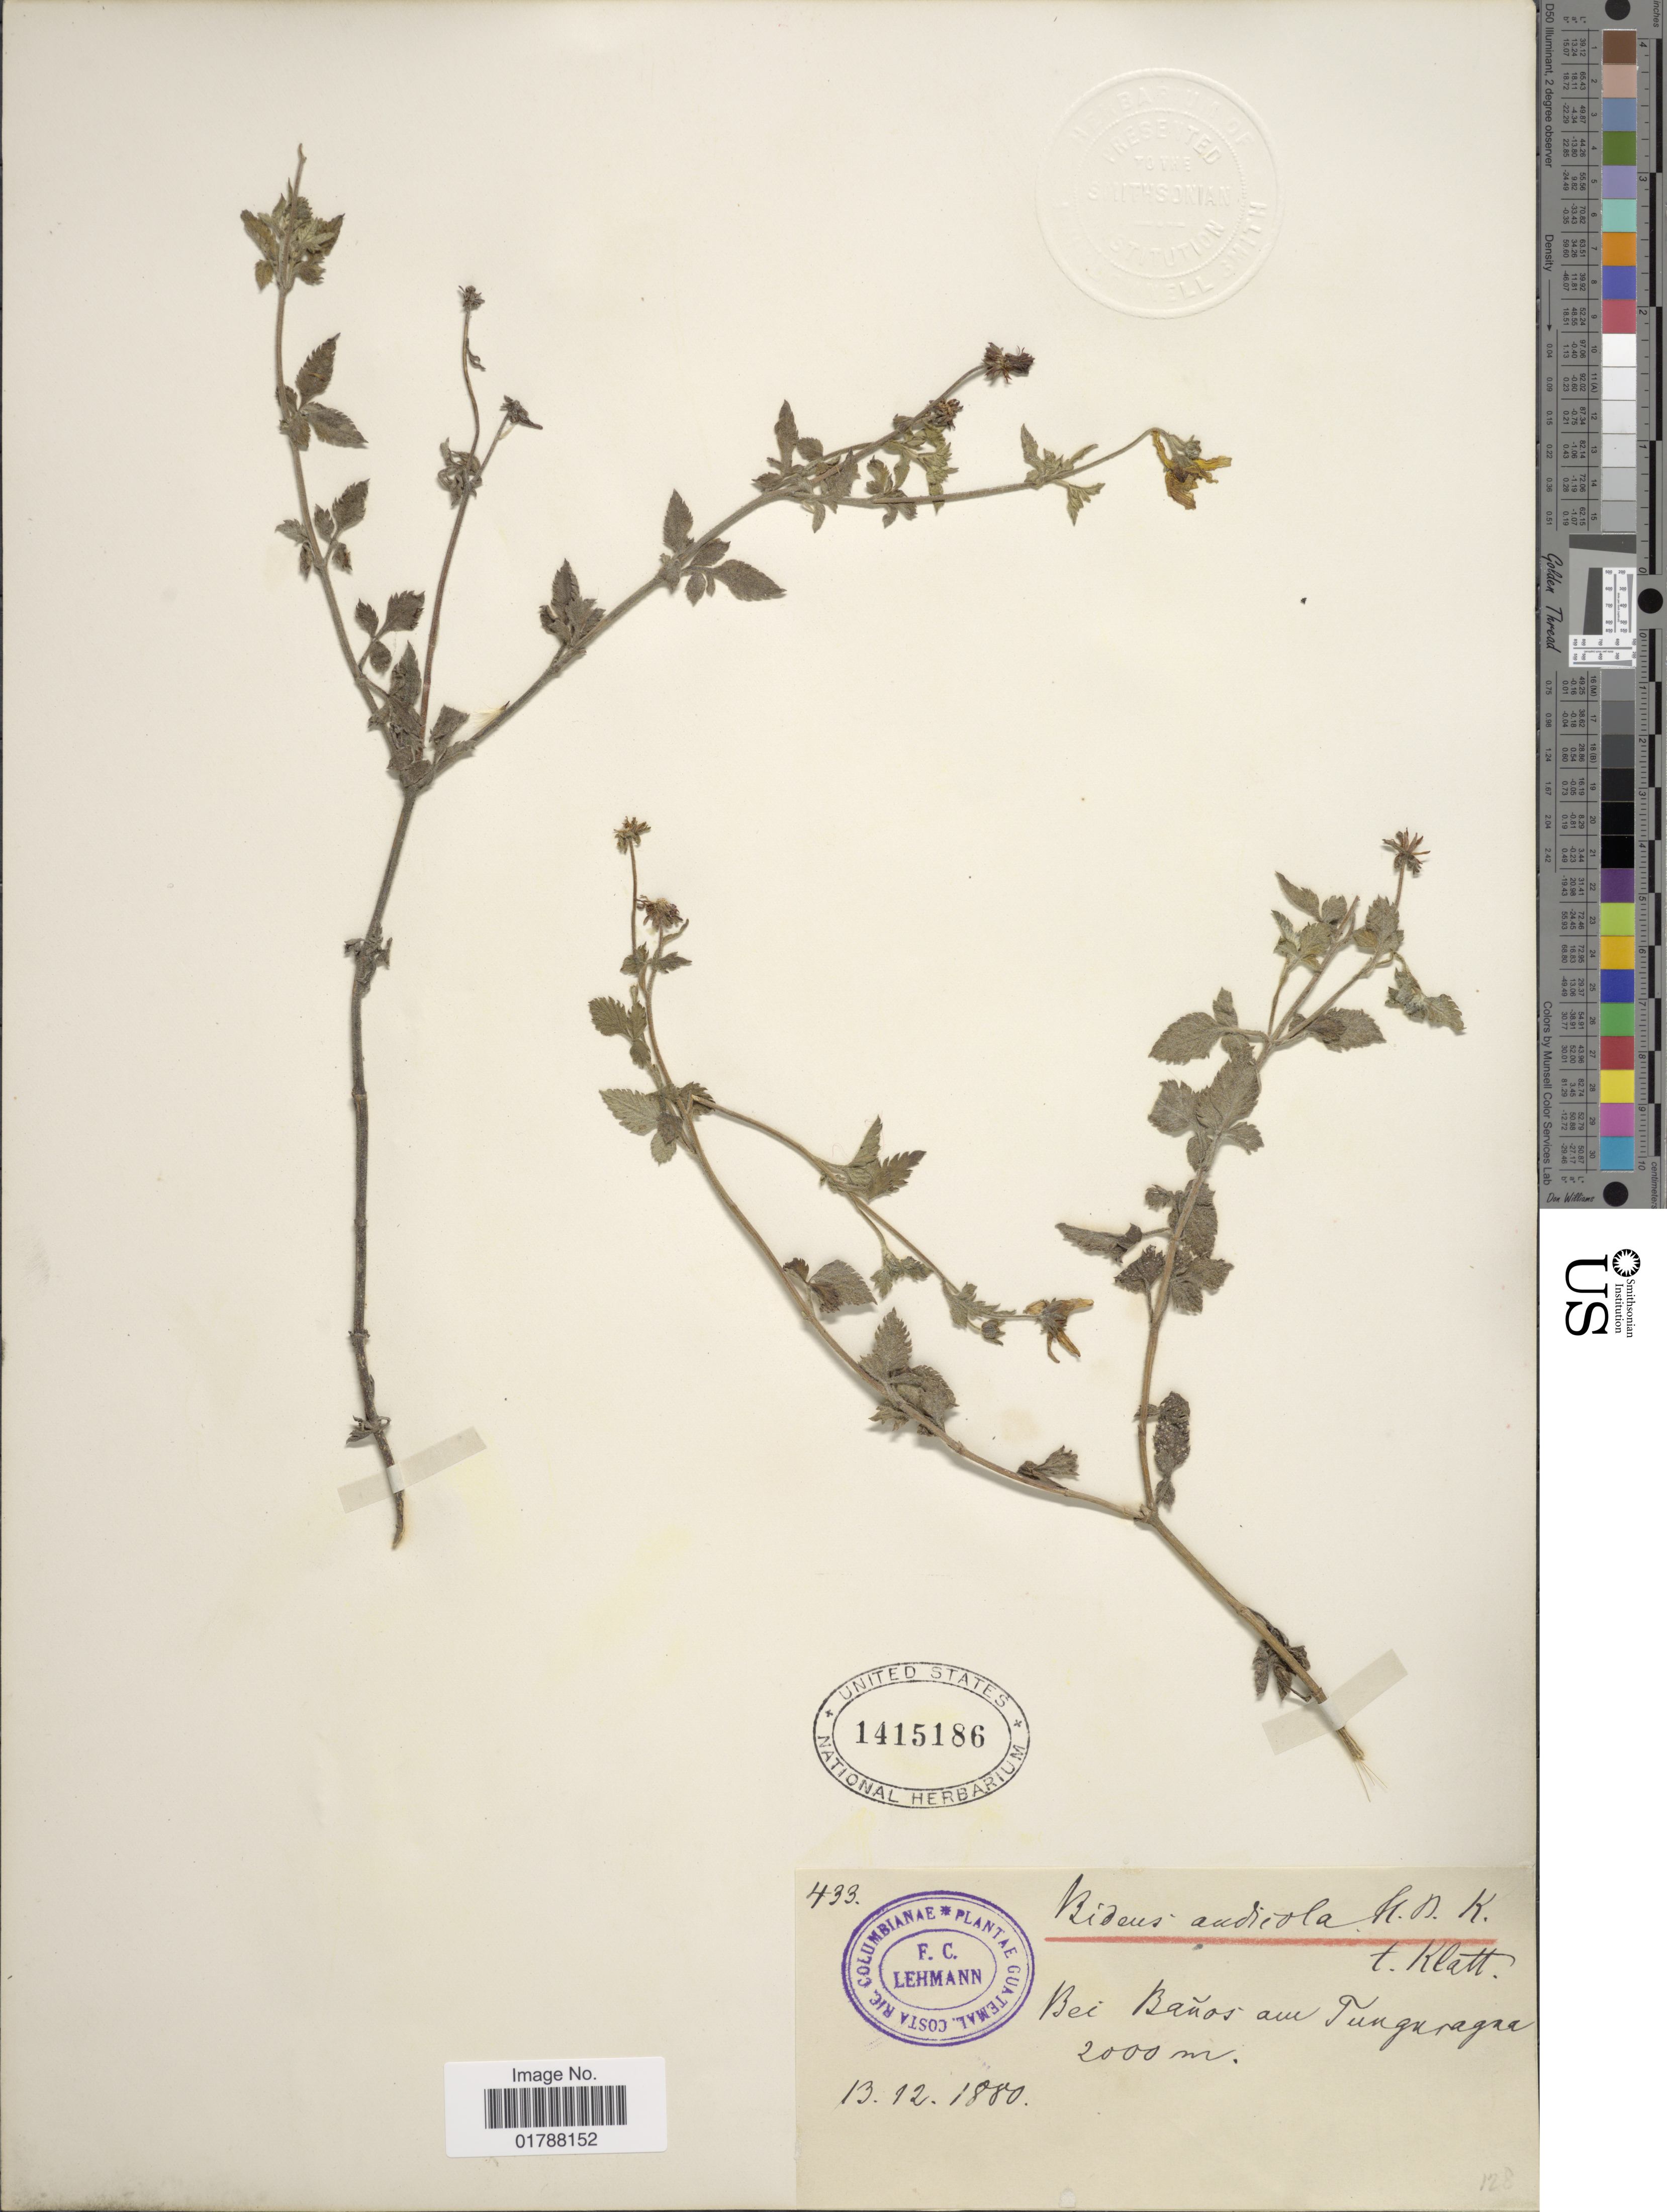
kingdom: Plantae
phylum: Tracheophyta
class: Magnoliopsida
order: Asterales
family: Asteraceae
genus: Bidens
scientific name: Bidens andicola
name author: Kunth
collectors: F. C. Lehmann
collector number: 433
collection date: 1880-12-13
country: Ecuador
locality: Bei Banos am Tungurahua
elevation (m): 2000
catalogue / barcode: US 1415186